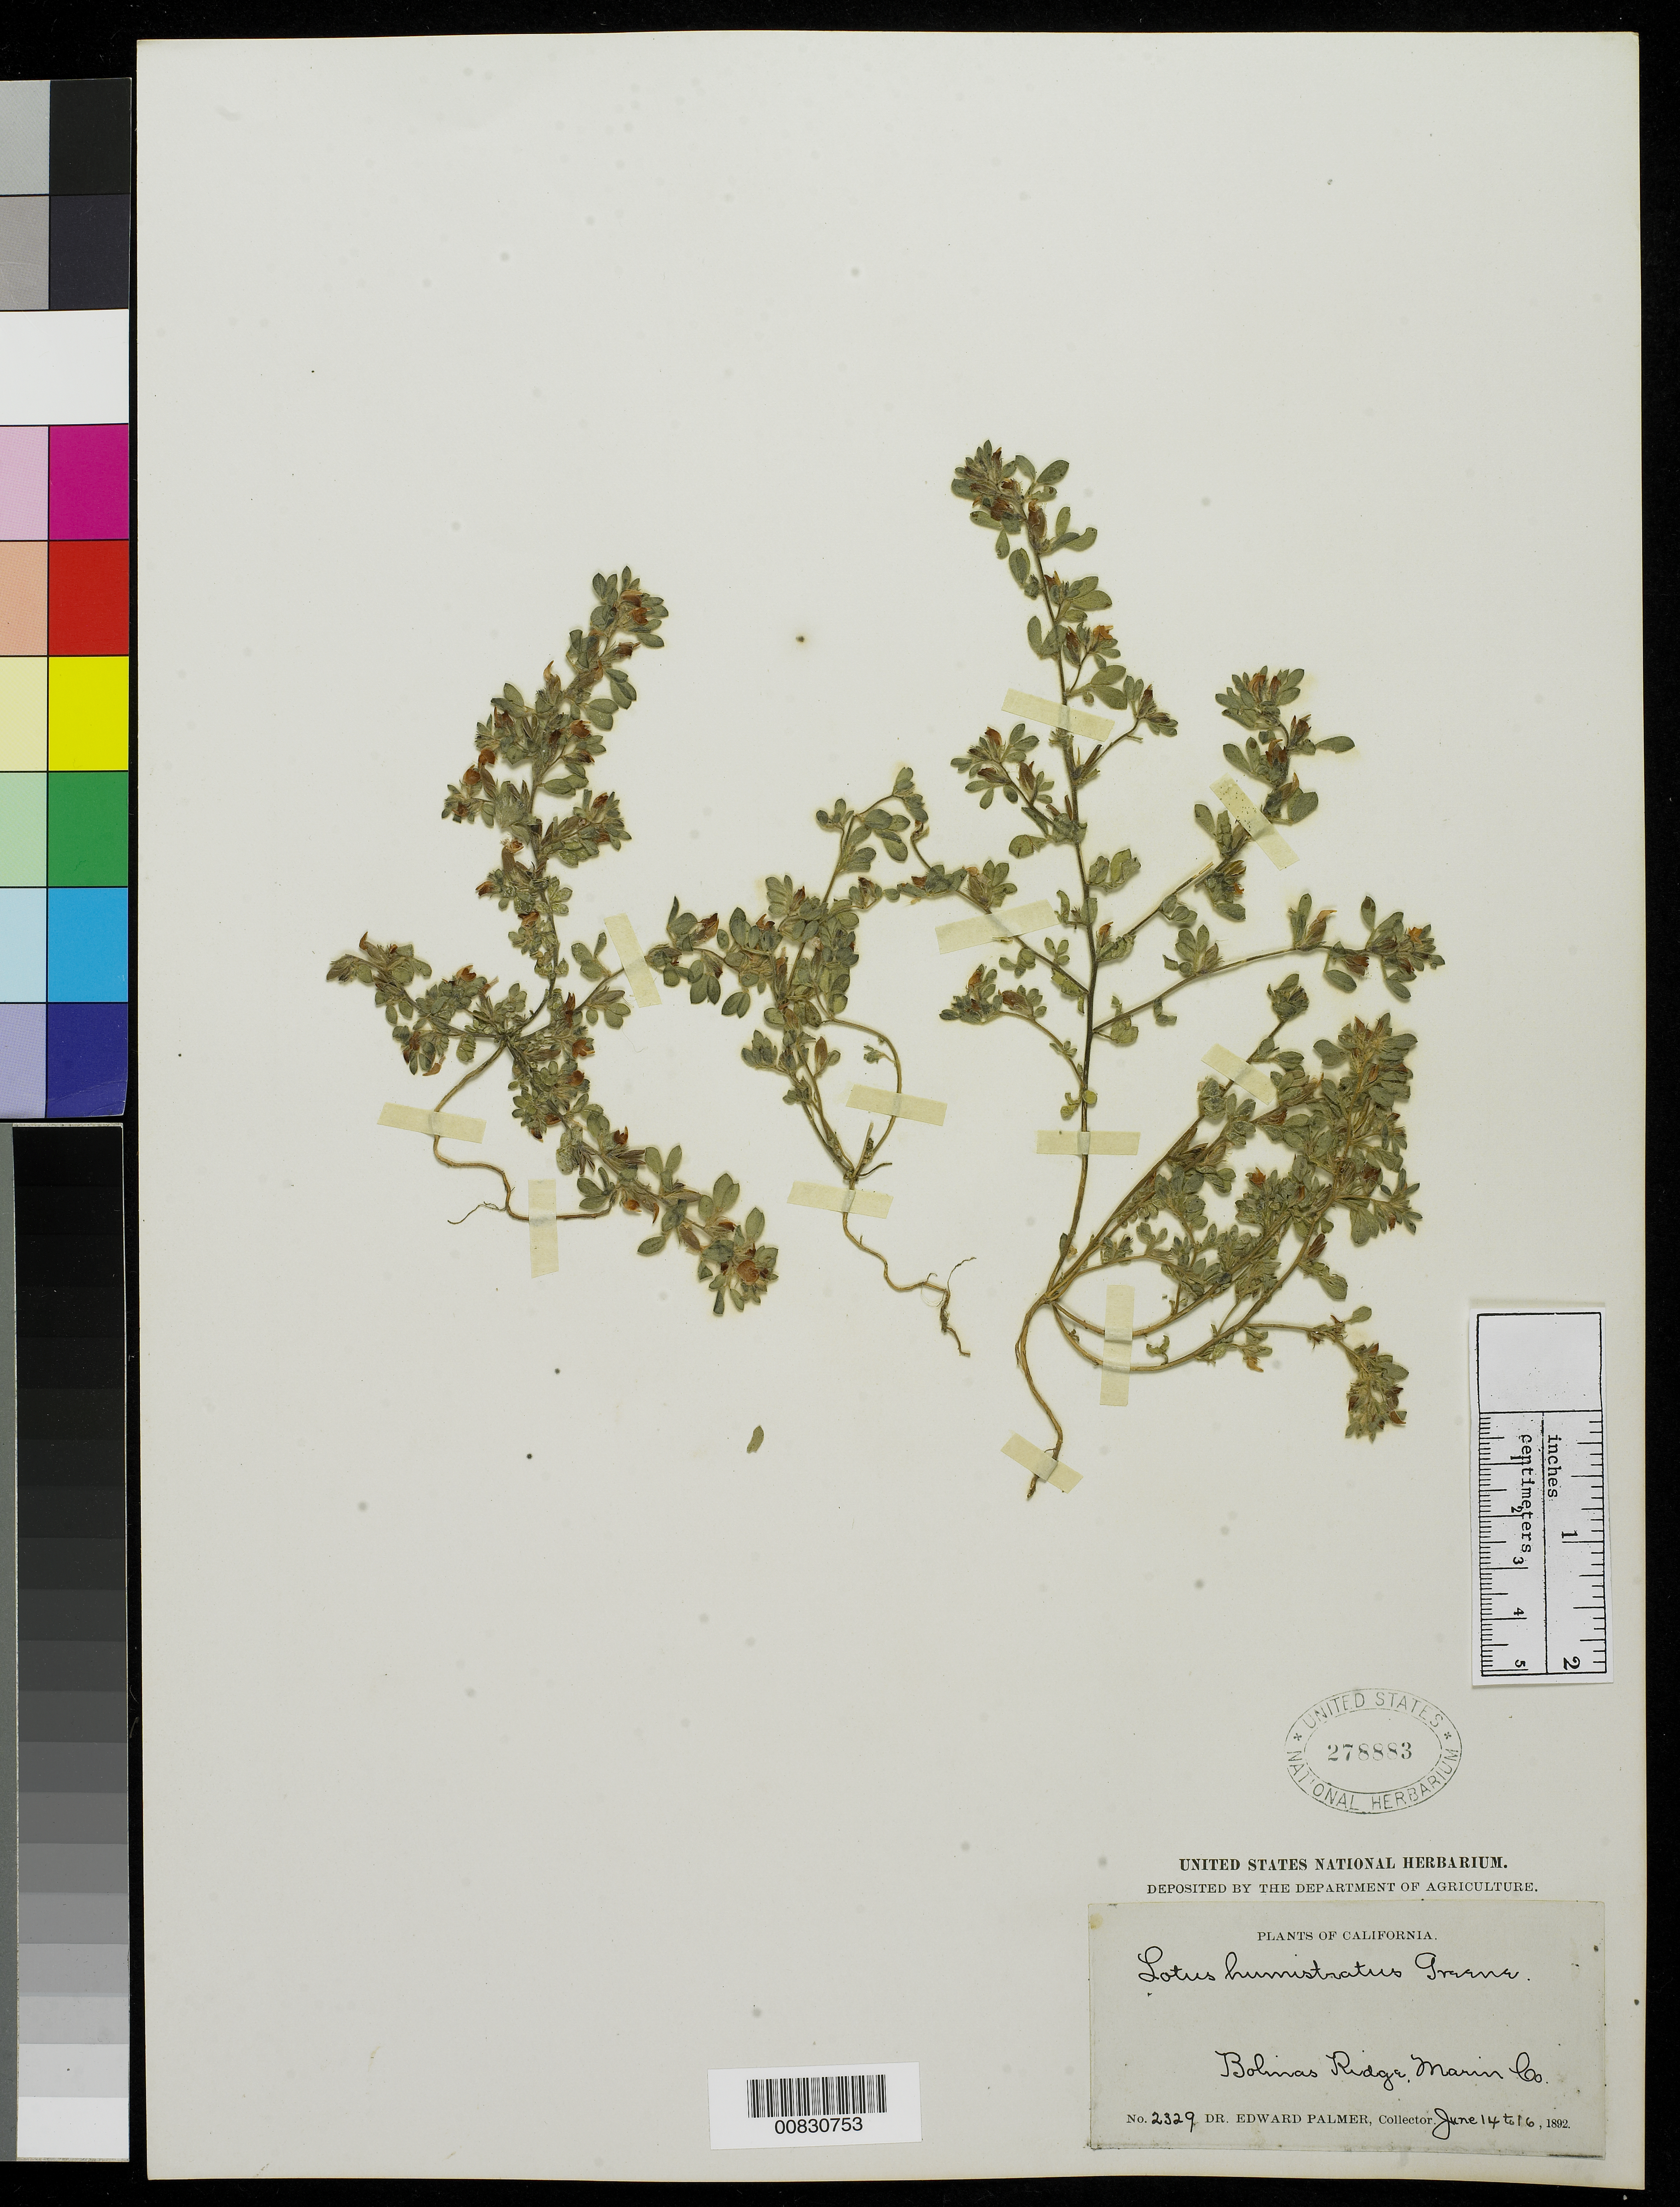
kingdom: Plantae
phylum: Tracheophyta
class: Magnoliopsida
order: Fabales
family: Fabaceae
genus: Acmispon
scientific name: Acmispon brachycarpus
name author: (Benth.) D.D. Sokoloff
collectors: E. Palmer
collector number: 2329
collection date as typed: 14 Jun 1892 to 16 Jun 1892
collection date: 1892-06-14/1892-06-16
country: United States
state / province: California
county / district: Marin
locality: Bolinas Ridge, Marin County, California.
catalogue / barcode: US 278883